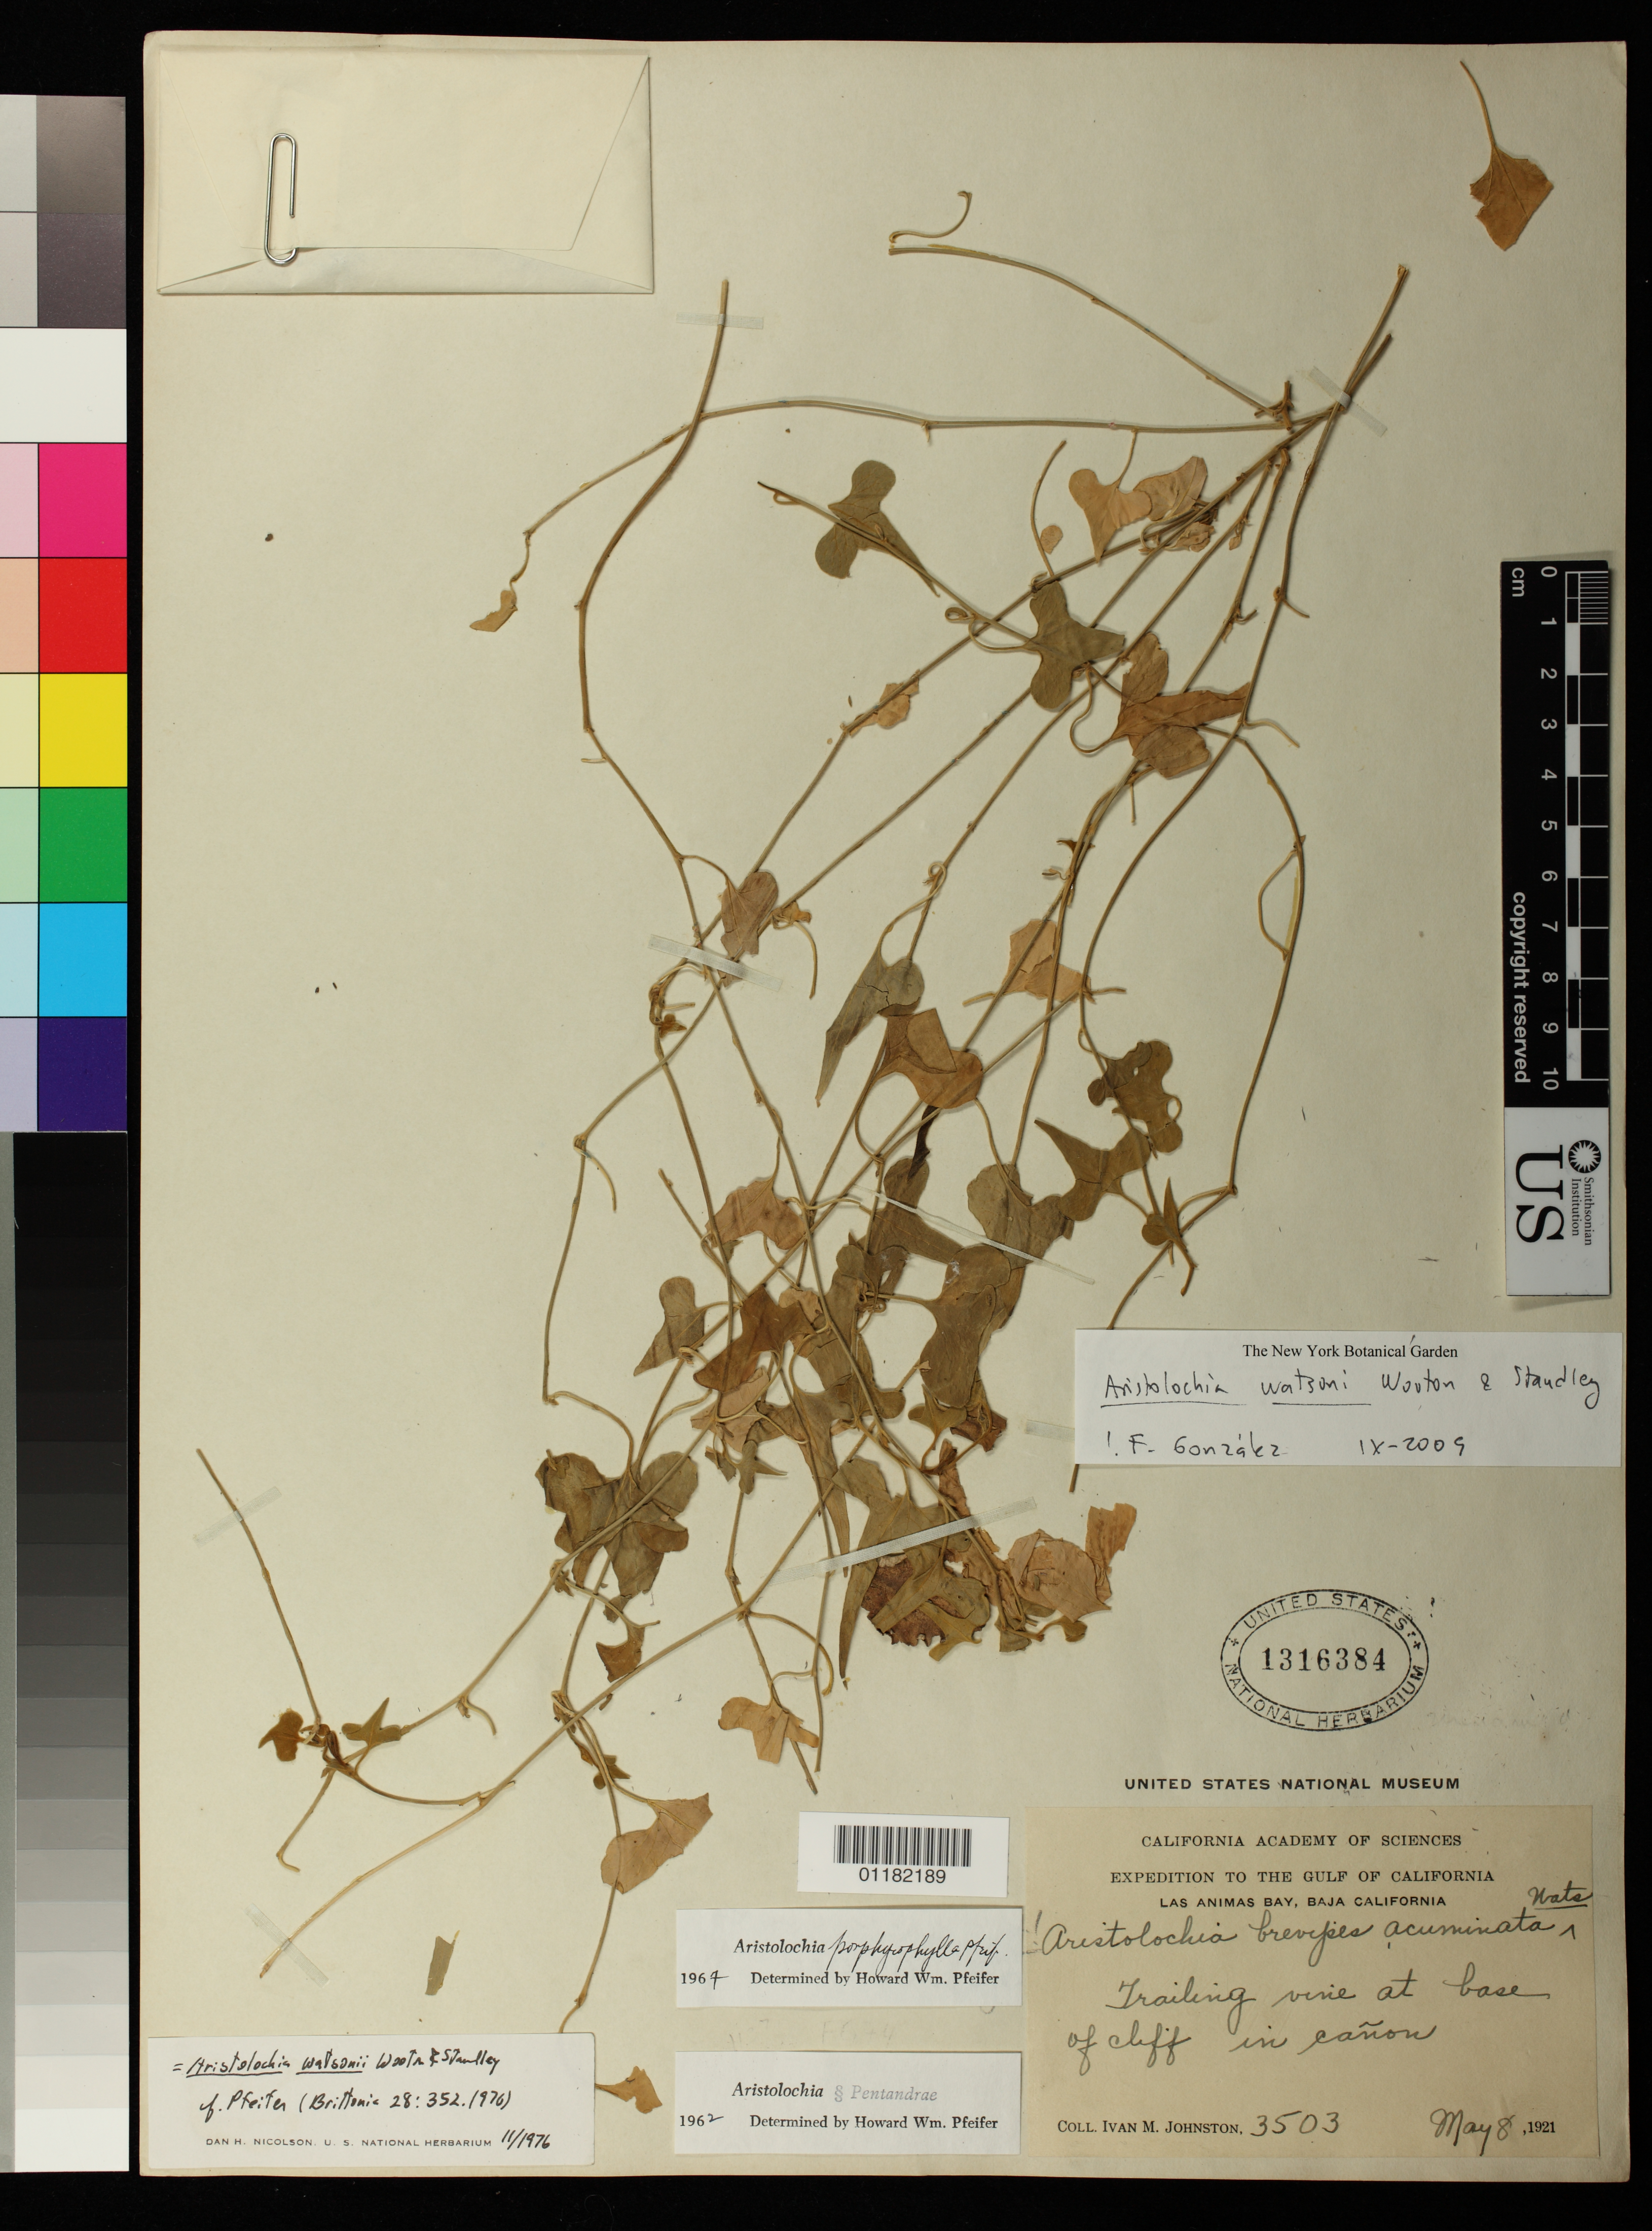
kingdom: Plantae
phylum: Tracheophyta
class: Magnoliopsida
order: Piperales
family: Aristolochiaceae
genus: Aristolochia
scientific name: Aristolochia watsonii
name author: Wooton & Standl.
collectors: I.M. Johnston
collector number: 3503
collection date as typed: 08 May 1921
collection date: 1921-05-08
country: Mexico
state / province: Baja California Norte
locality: Las Animas Bay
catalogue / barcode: US 1316384